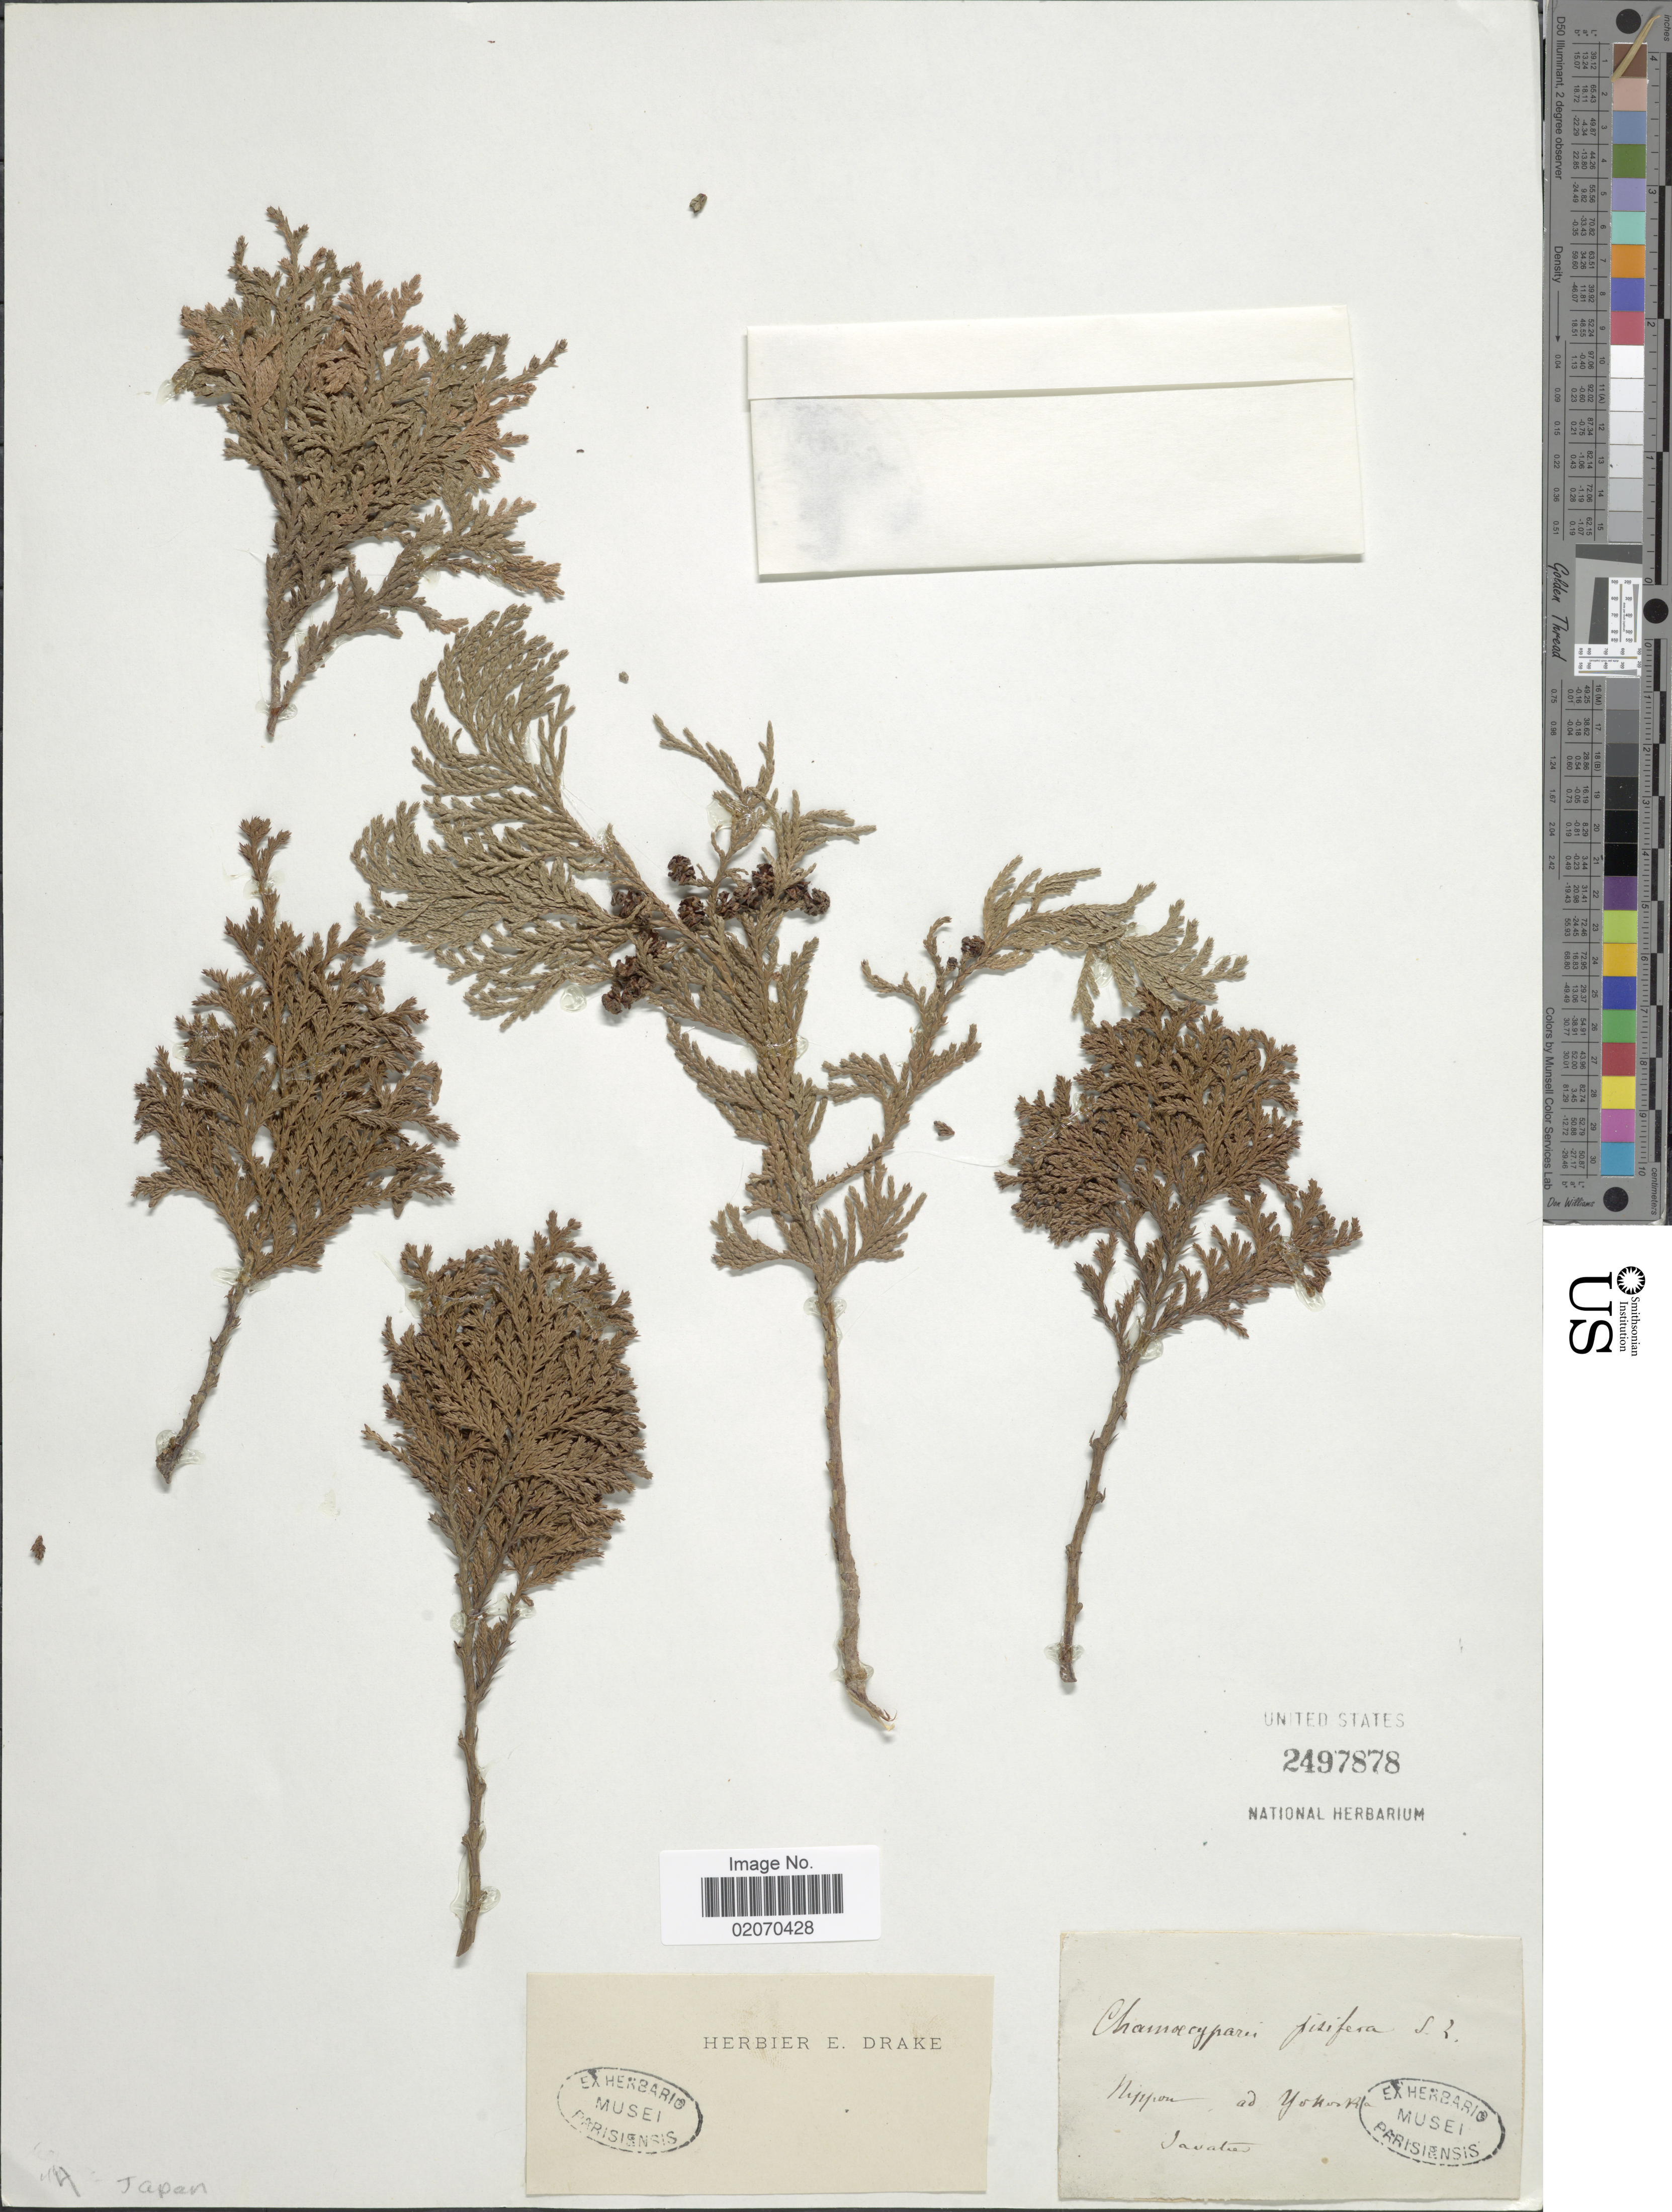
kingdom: Plantae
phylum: Tracheophyta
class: Pinopsida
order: Pinales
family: Cupressaceae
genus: Chamaecyparis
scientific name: Chamaecyparis obtusa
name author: (Siebold & Zucc.) Endl.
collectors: Savatier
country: Japan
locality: Nippon, ad Yokoska.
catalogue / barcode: US 2497878